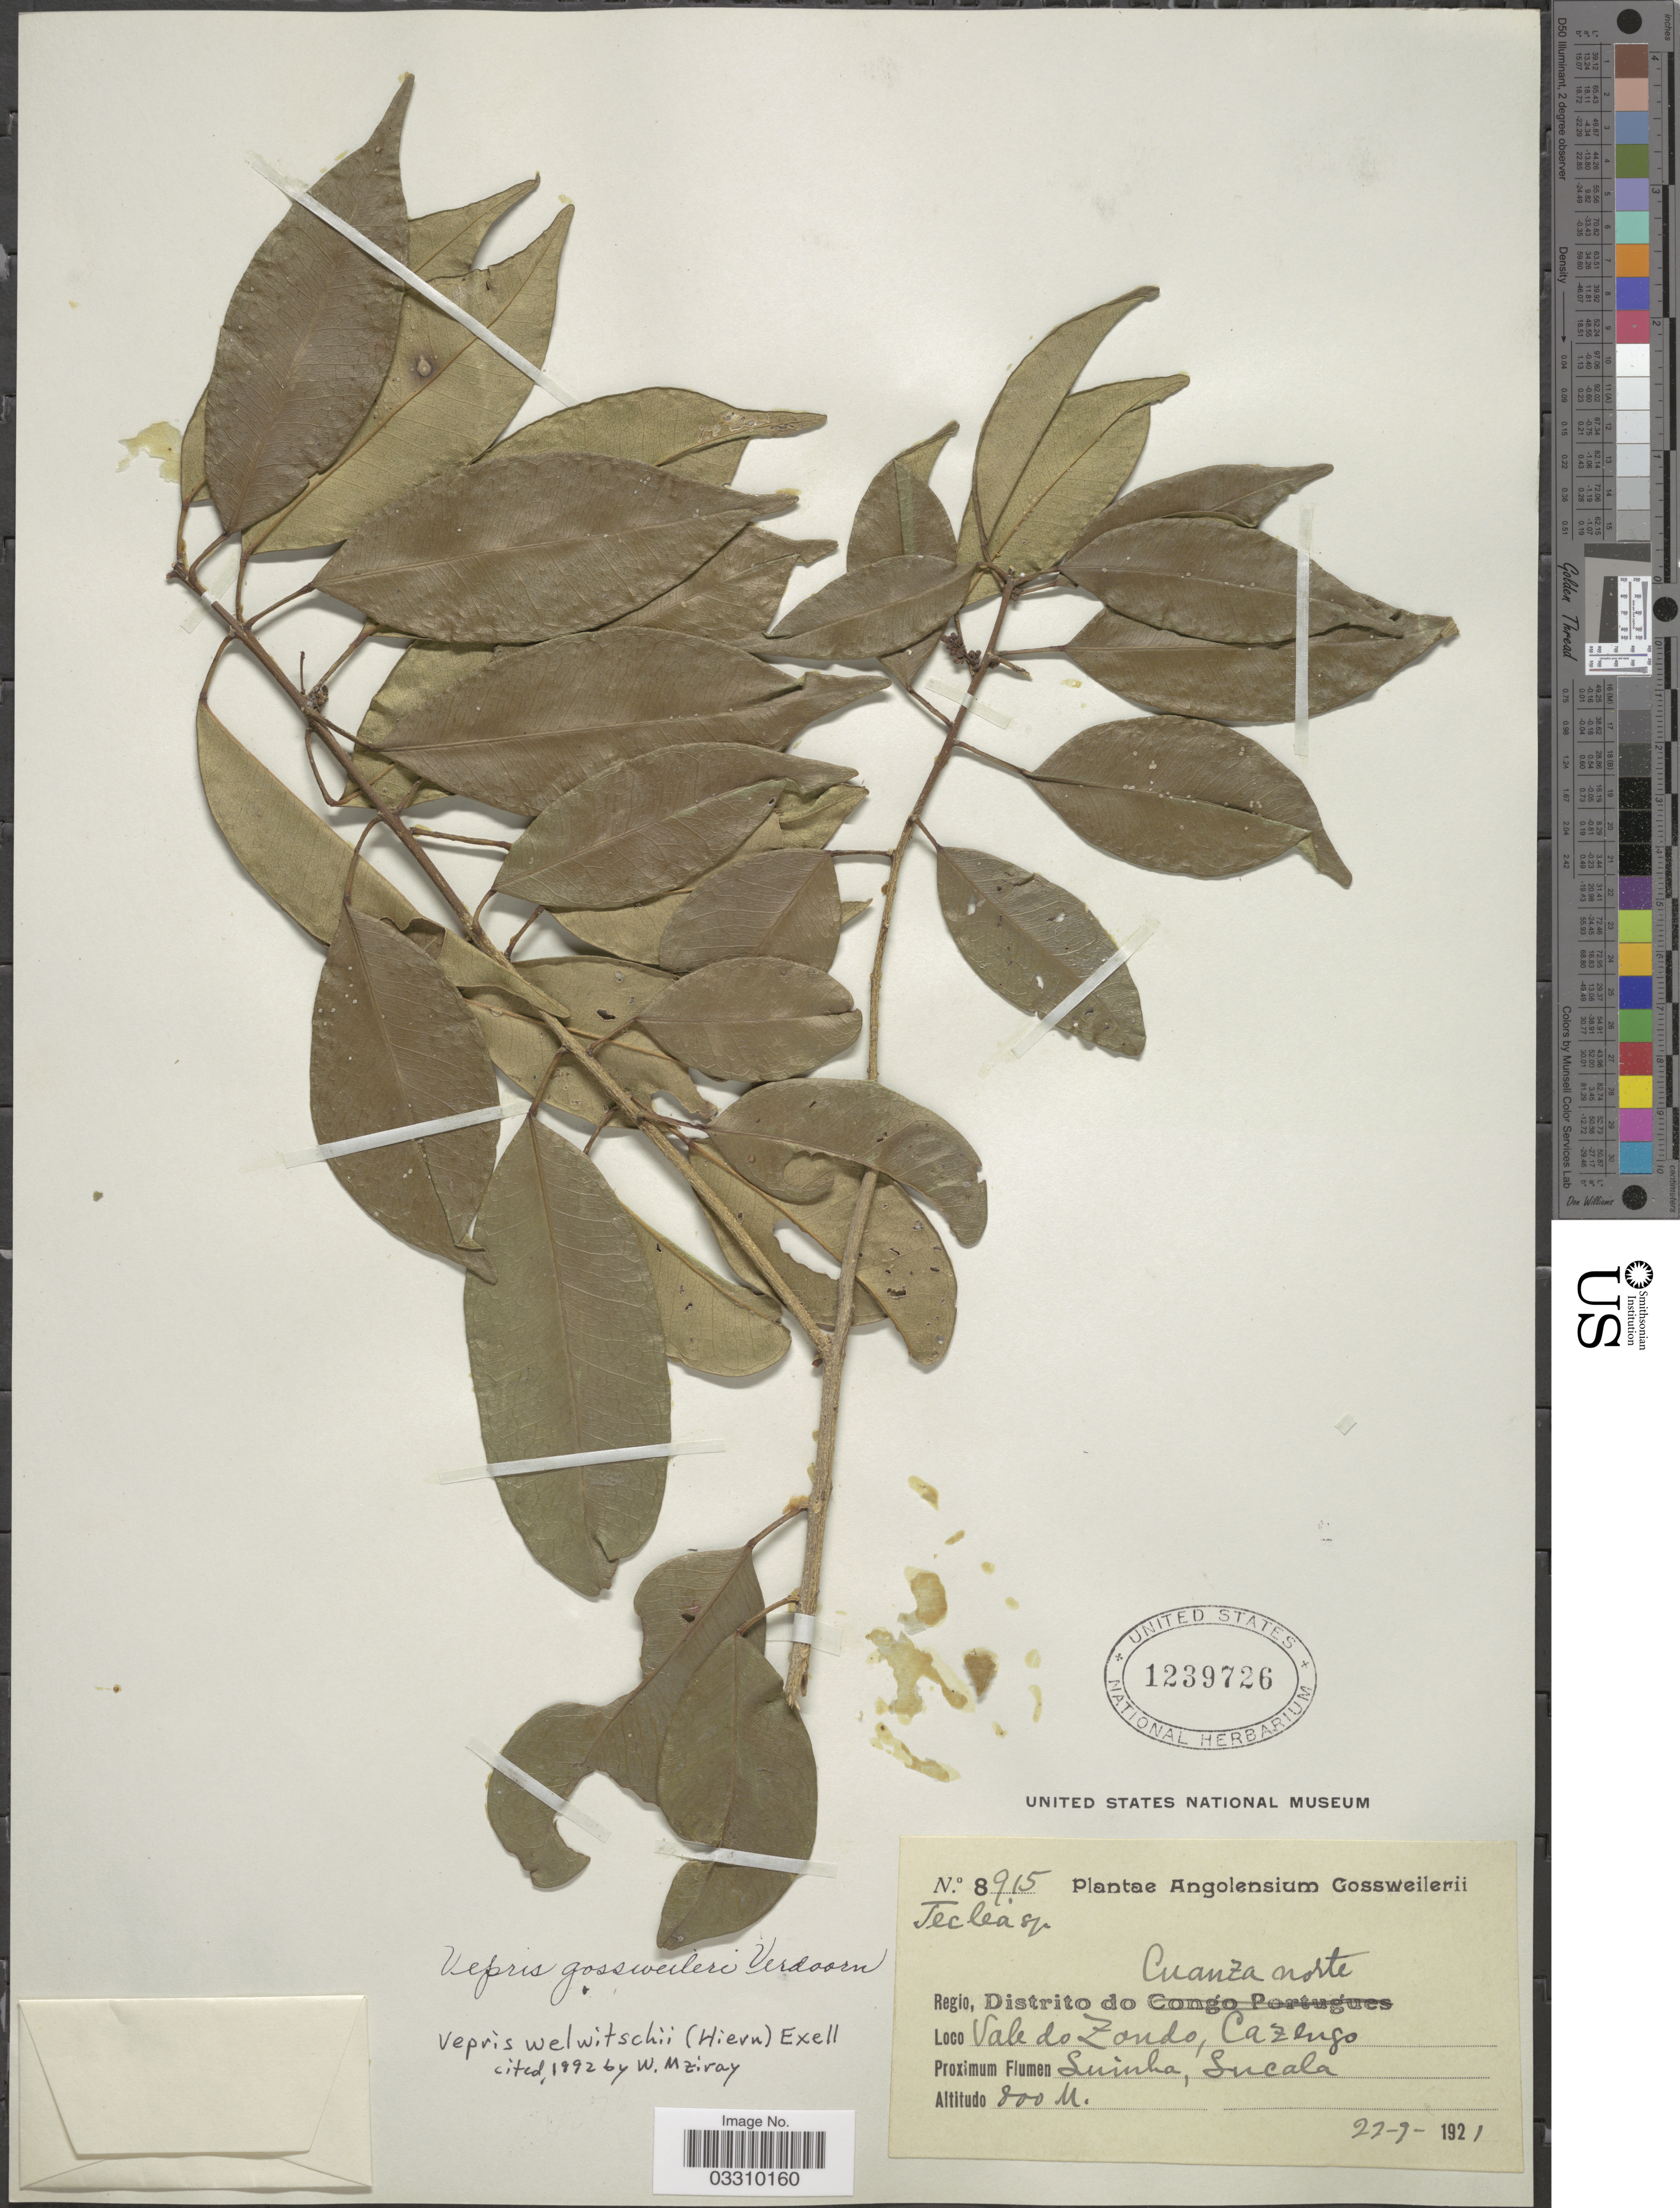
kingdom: Plantae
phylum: Tracheophyta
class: Magnoliopsida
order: Sapindales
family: Rutaceae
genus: Vepris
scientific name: Vepris welwitschii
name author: (Hiern) Exell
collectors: -. Gossweiler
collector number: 8915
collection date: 1921-09-22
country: Angola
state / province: Cuanza Norte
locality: Regio, Distrito do Cuanza Norte. Vale de Zondo, Cazengo. Proximum Flumen Suinha, Sucala.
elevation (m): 800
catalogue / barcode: US 1239726